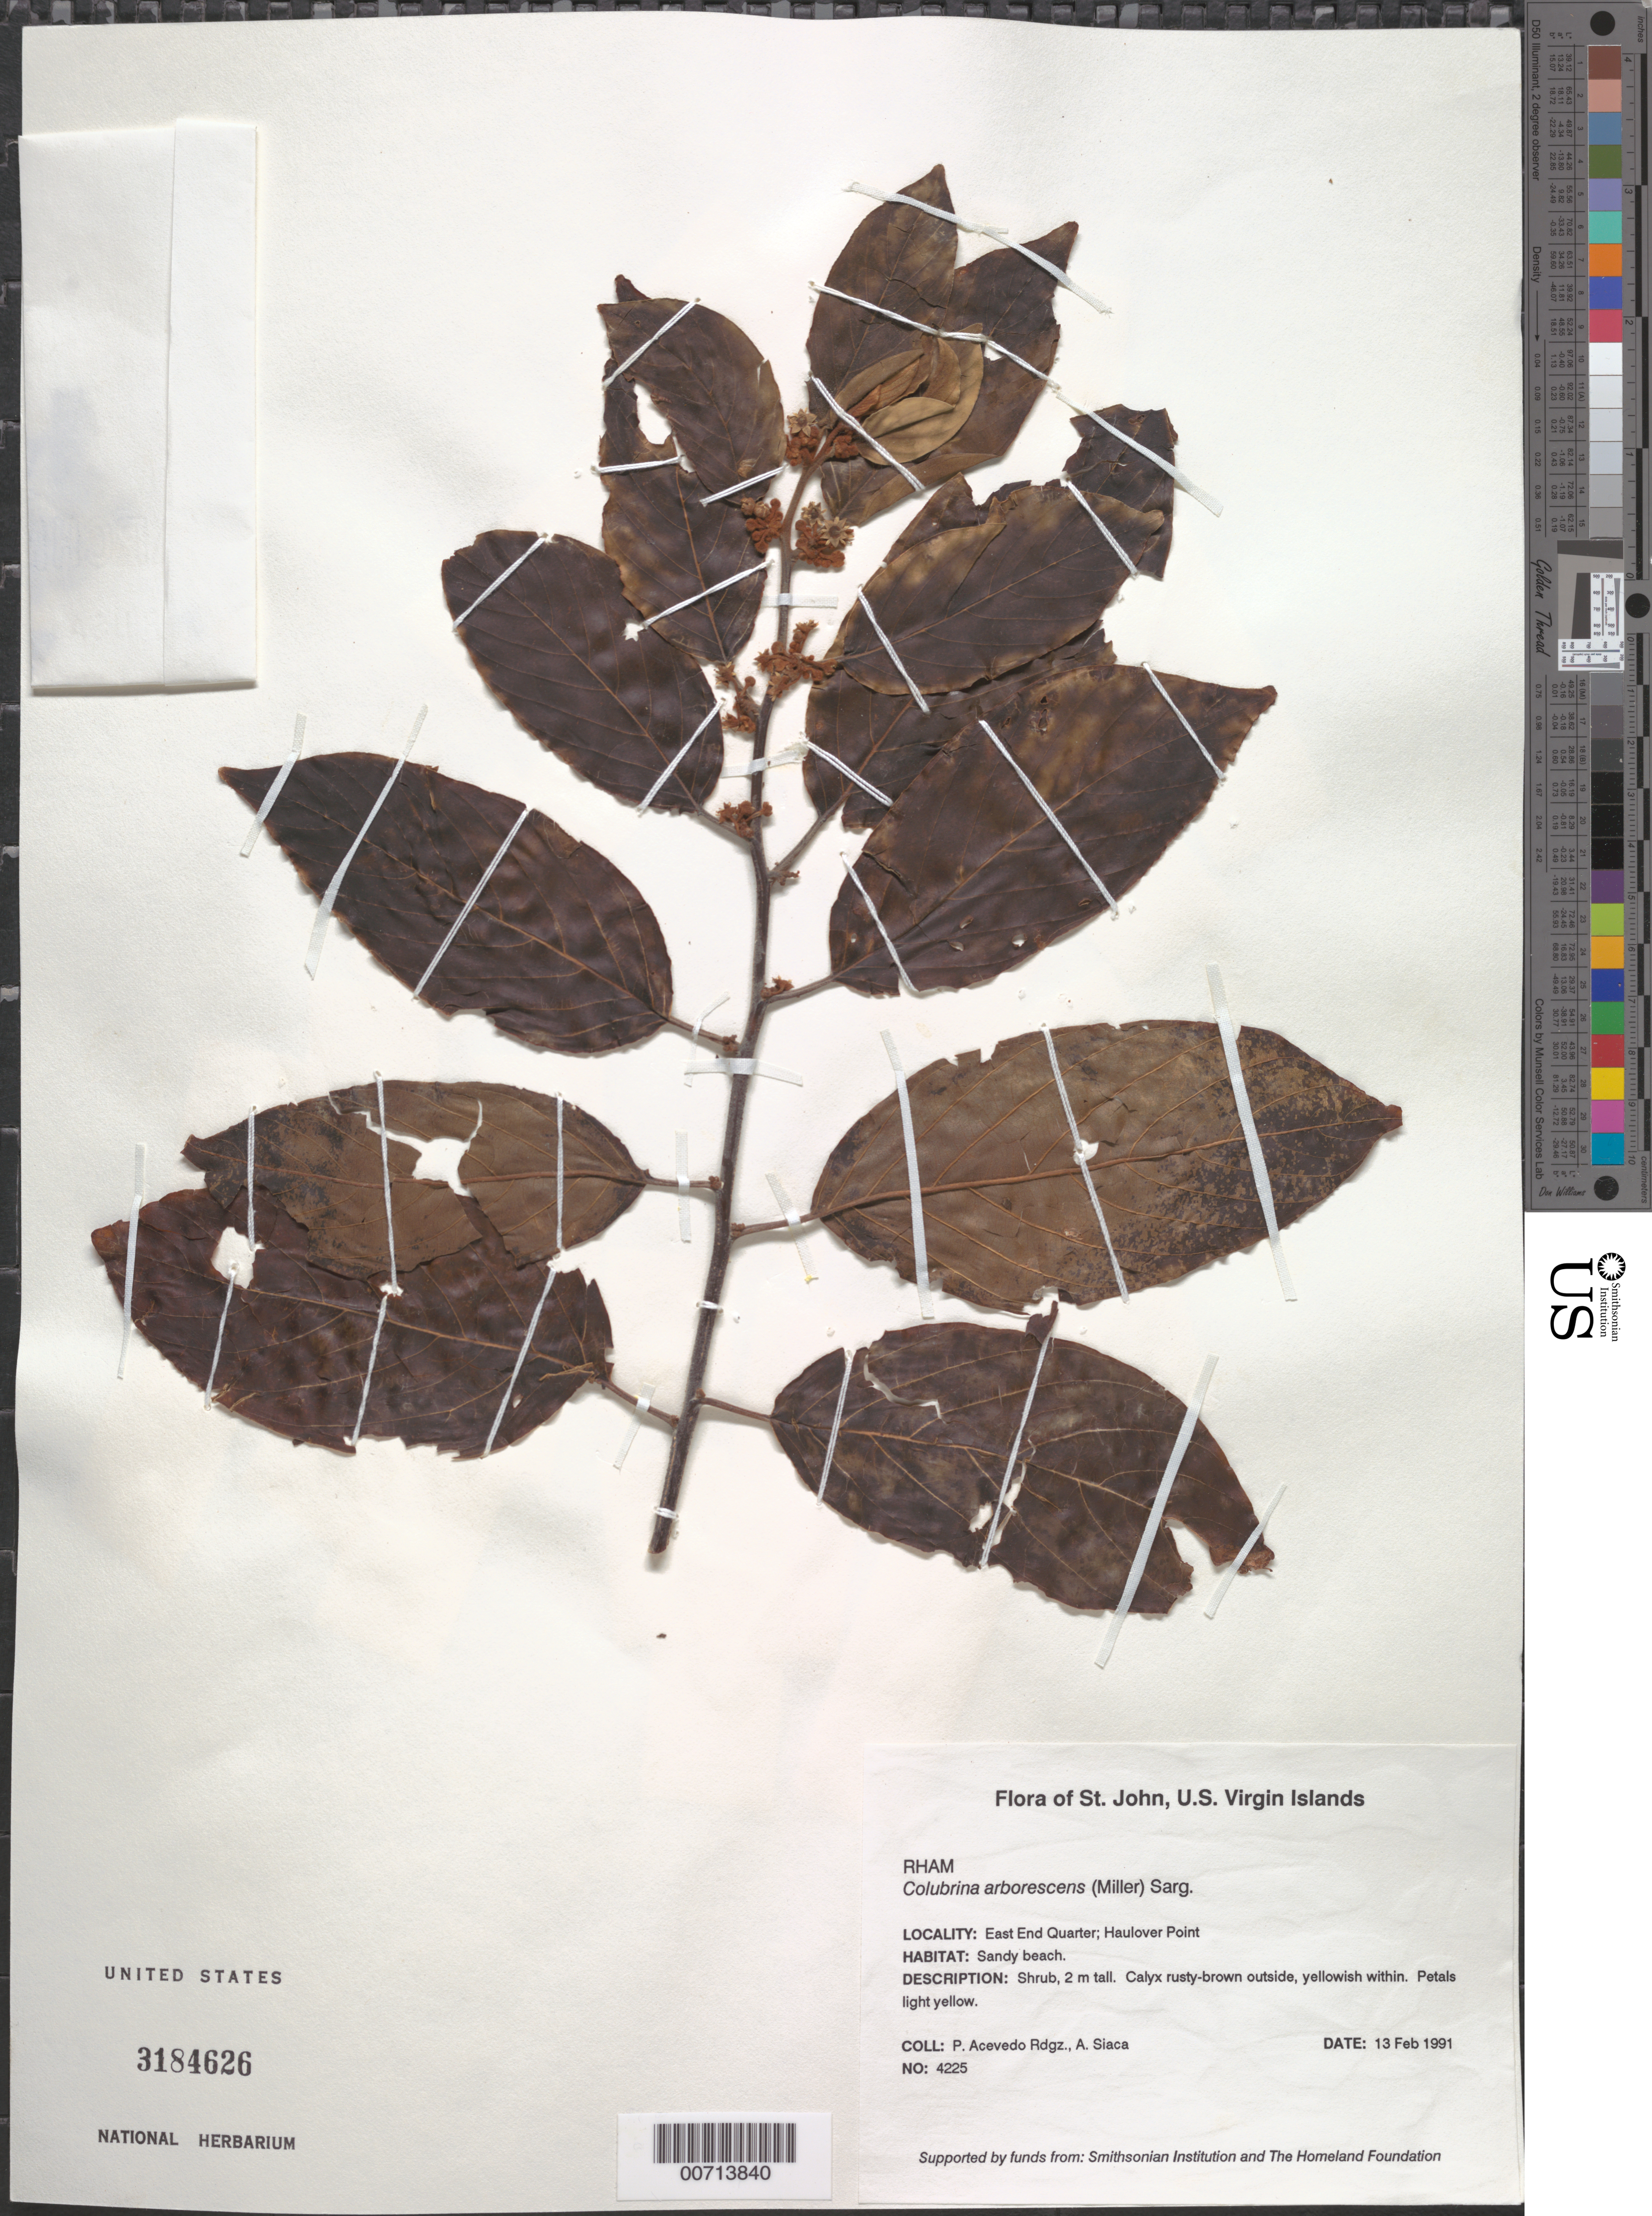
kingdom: Plantae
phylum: Tracheophyta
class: Magnoliopsida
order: Rosales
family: Rhamnaceae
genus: Colubrina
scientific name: Colubrina arborescens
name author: (Mill.) Sarg.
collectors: P. Acevedo-Rodr. & A. Siaca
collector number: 4225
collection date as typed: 13 Feb 1991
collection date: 1991-02-13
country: U.S. Virgin Islands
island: St. John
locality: East End Quarter; Haulover Point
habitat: Sandy beach.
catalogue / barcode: US 3184626